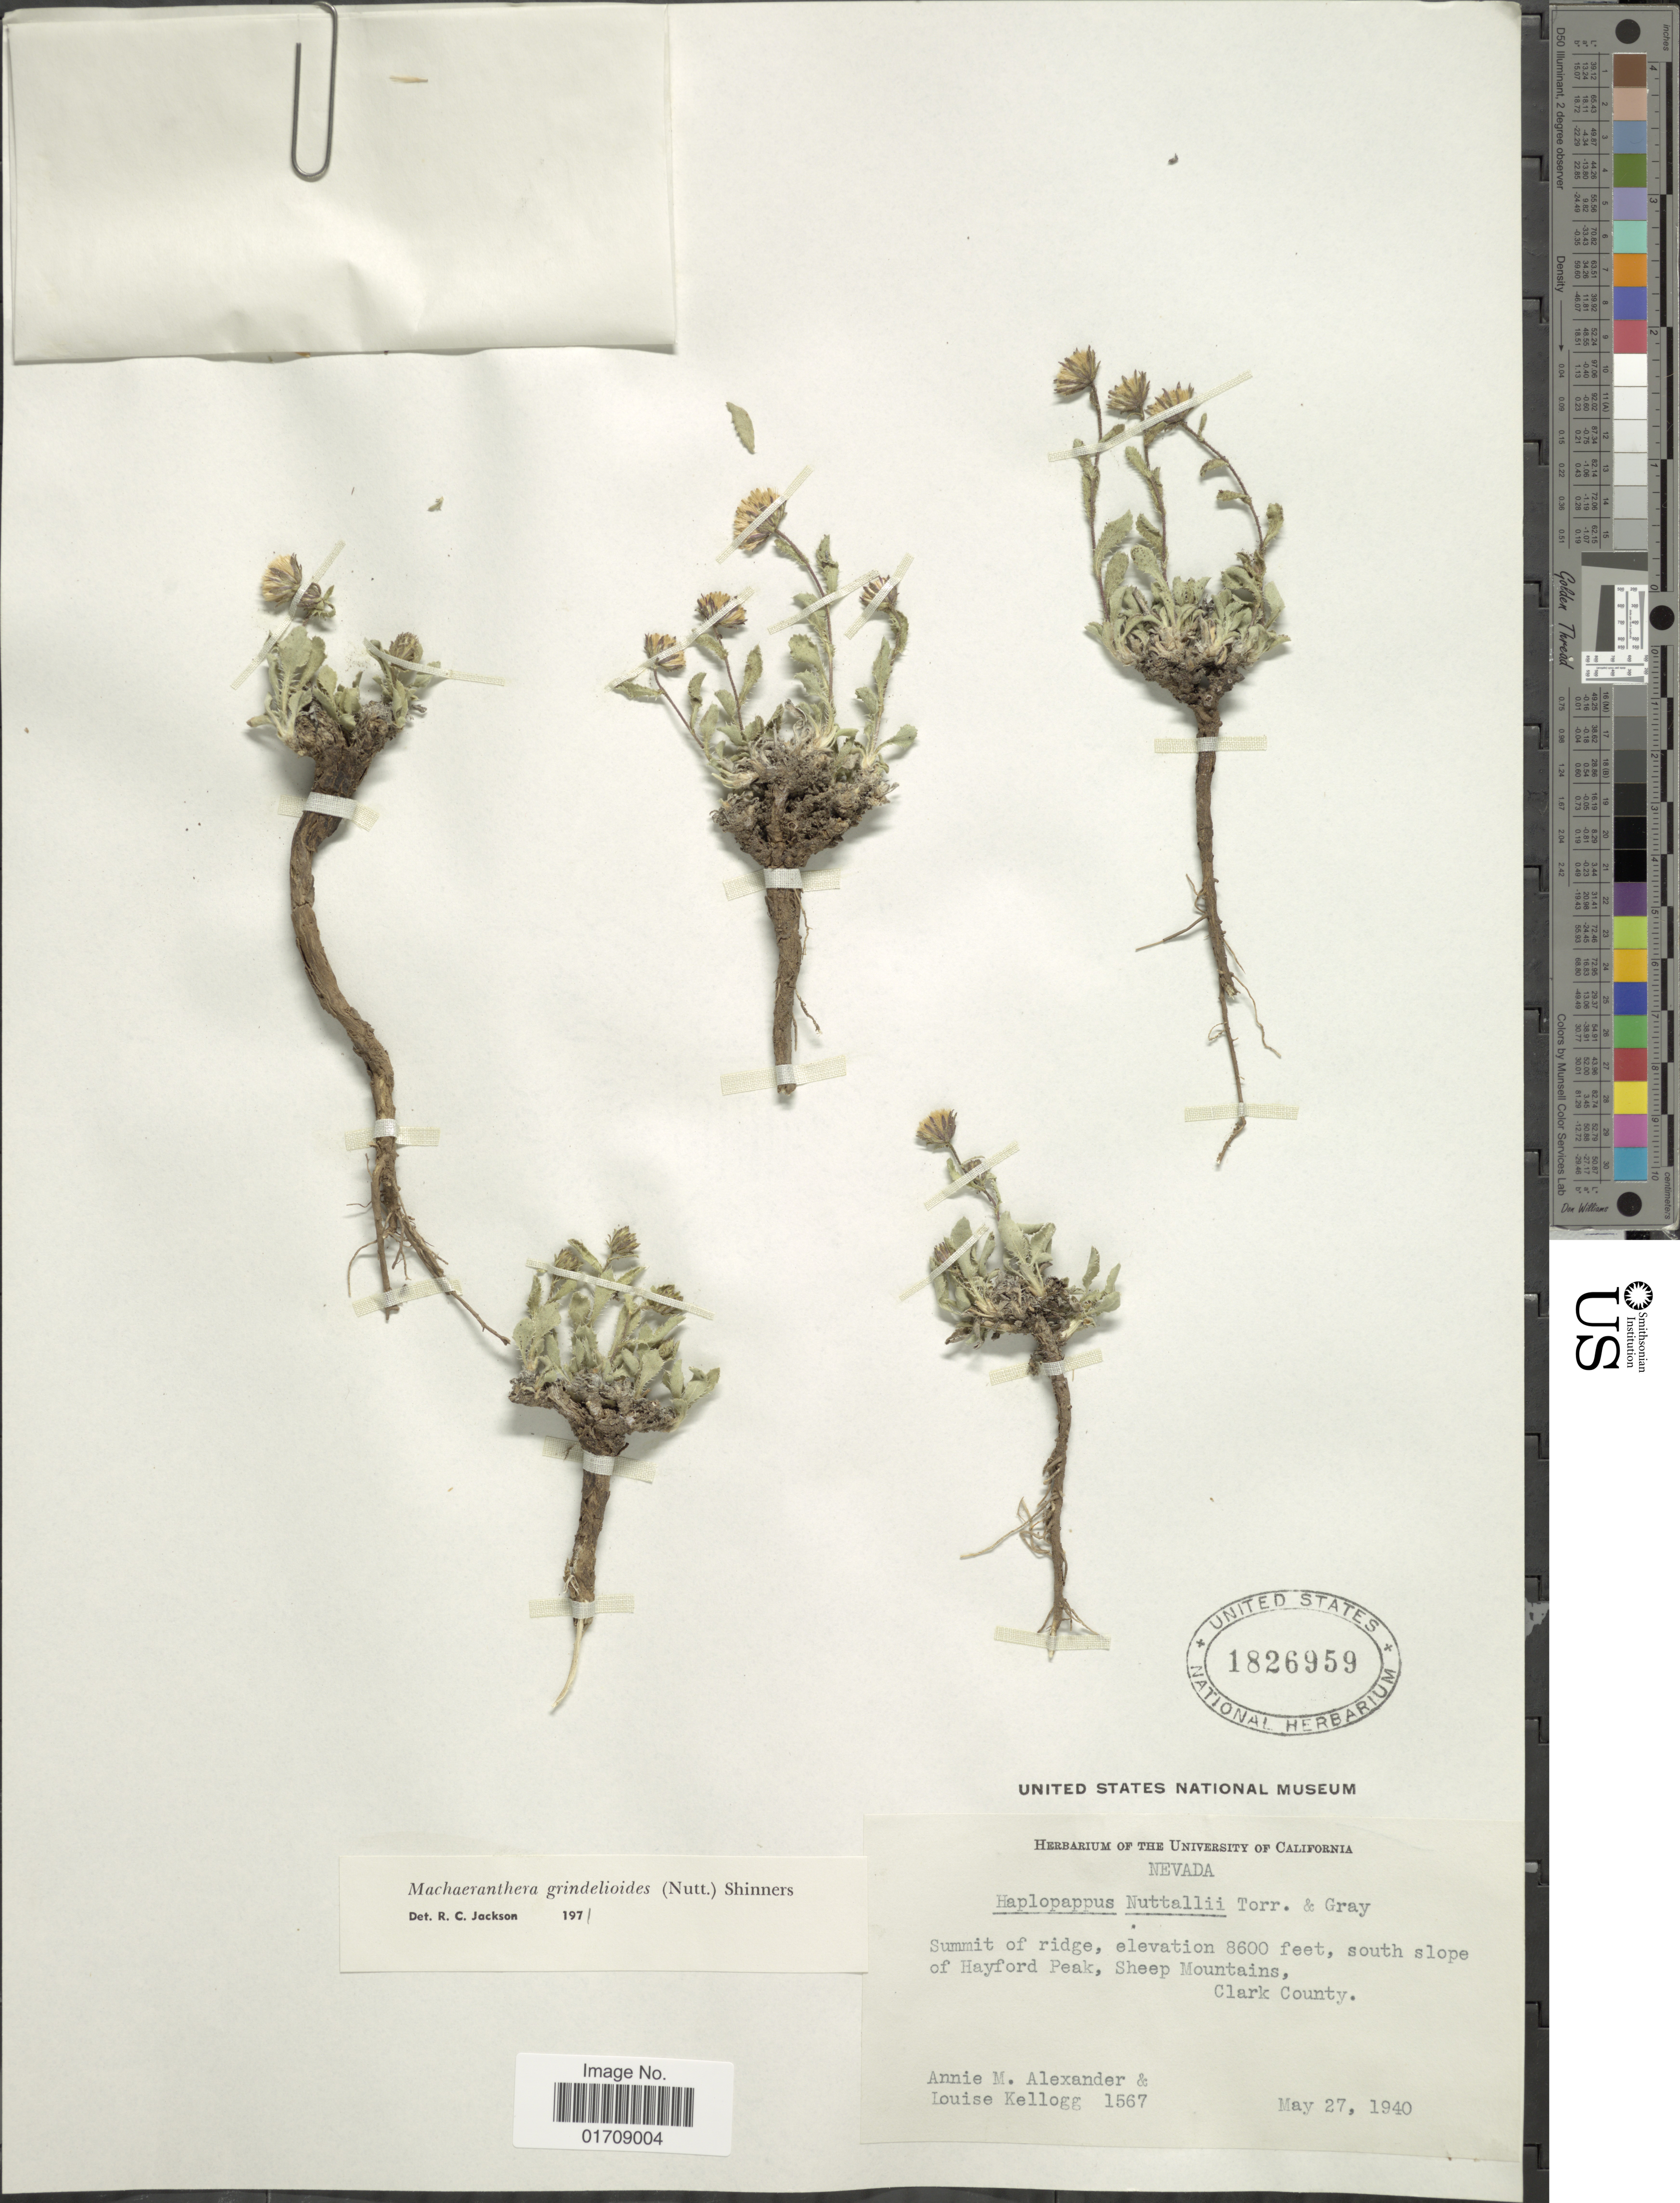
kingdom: Plantae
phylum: Tracheophyta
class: Magnoliopsida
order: Asterales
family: Asteraceae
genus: Machaeranthera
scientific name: Machaeranthera grindelioides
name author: (Nutt.) Shinners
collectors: A. M. Alexander & L. Kellogg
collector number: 1567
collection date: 1940-05-27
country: United States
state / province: Nevada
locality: Summit of Ridge, South slope of Hayford Peak, Sheep Mountains, Clark County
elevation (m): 2621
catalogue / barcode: US 1826959